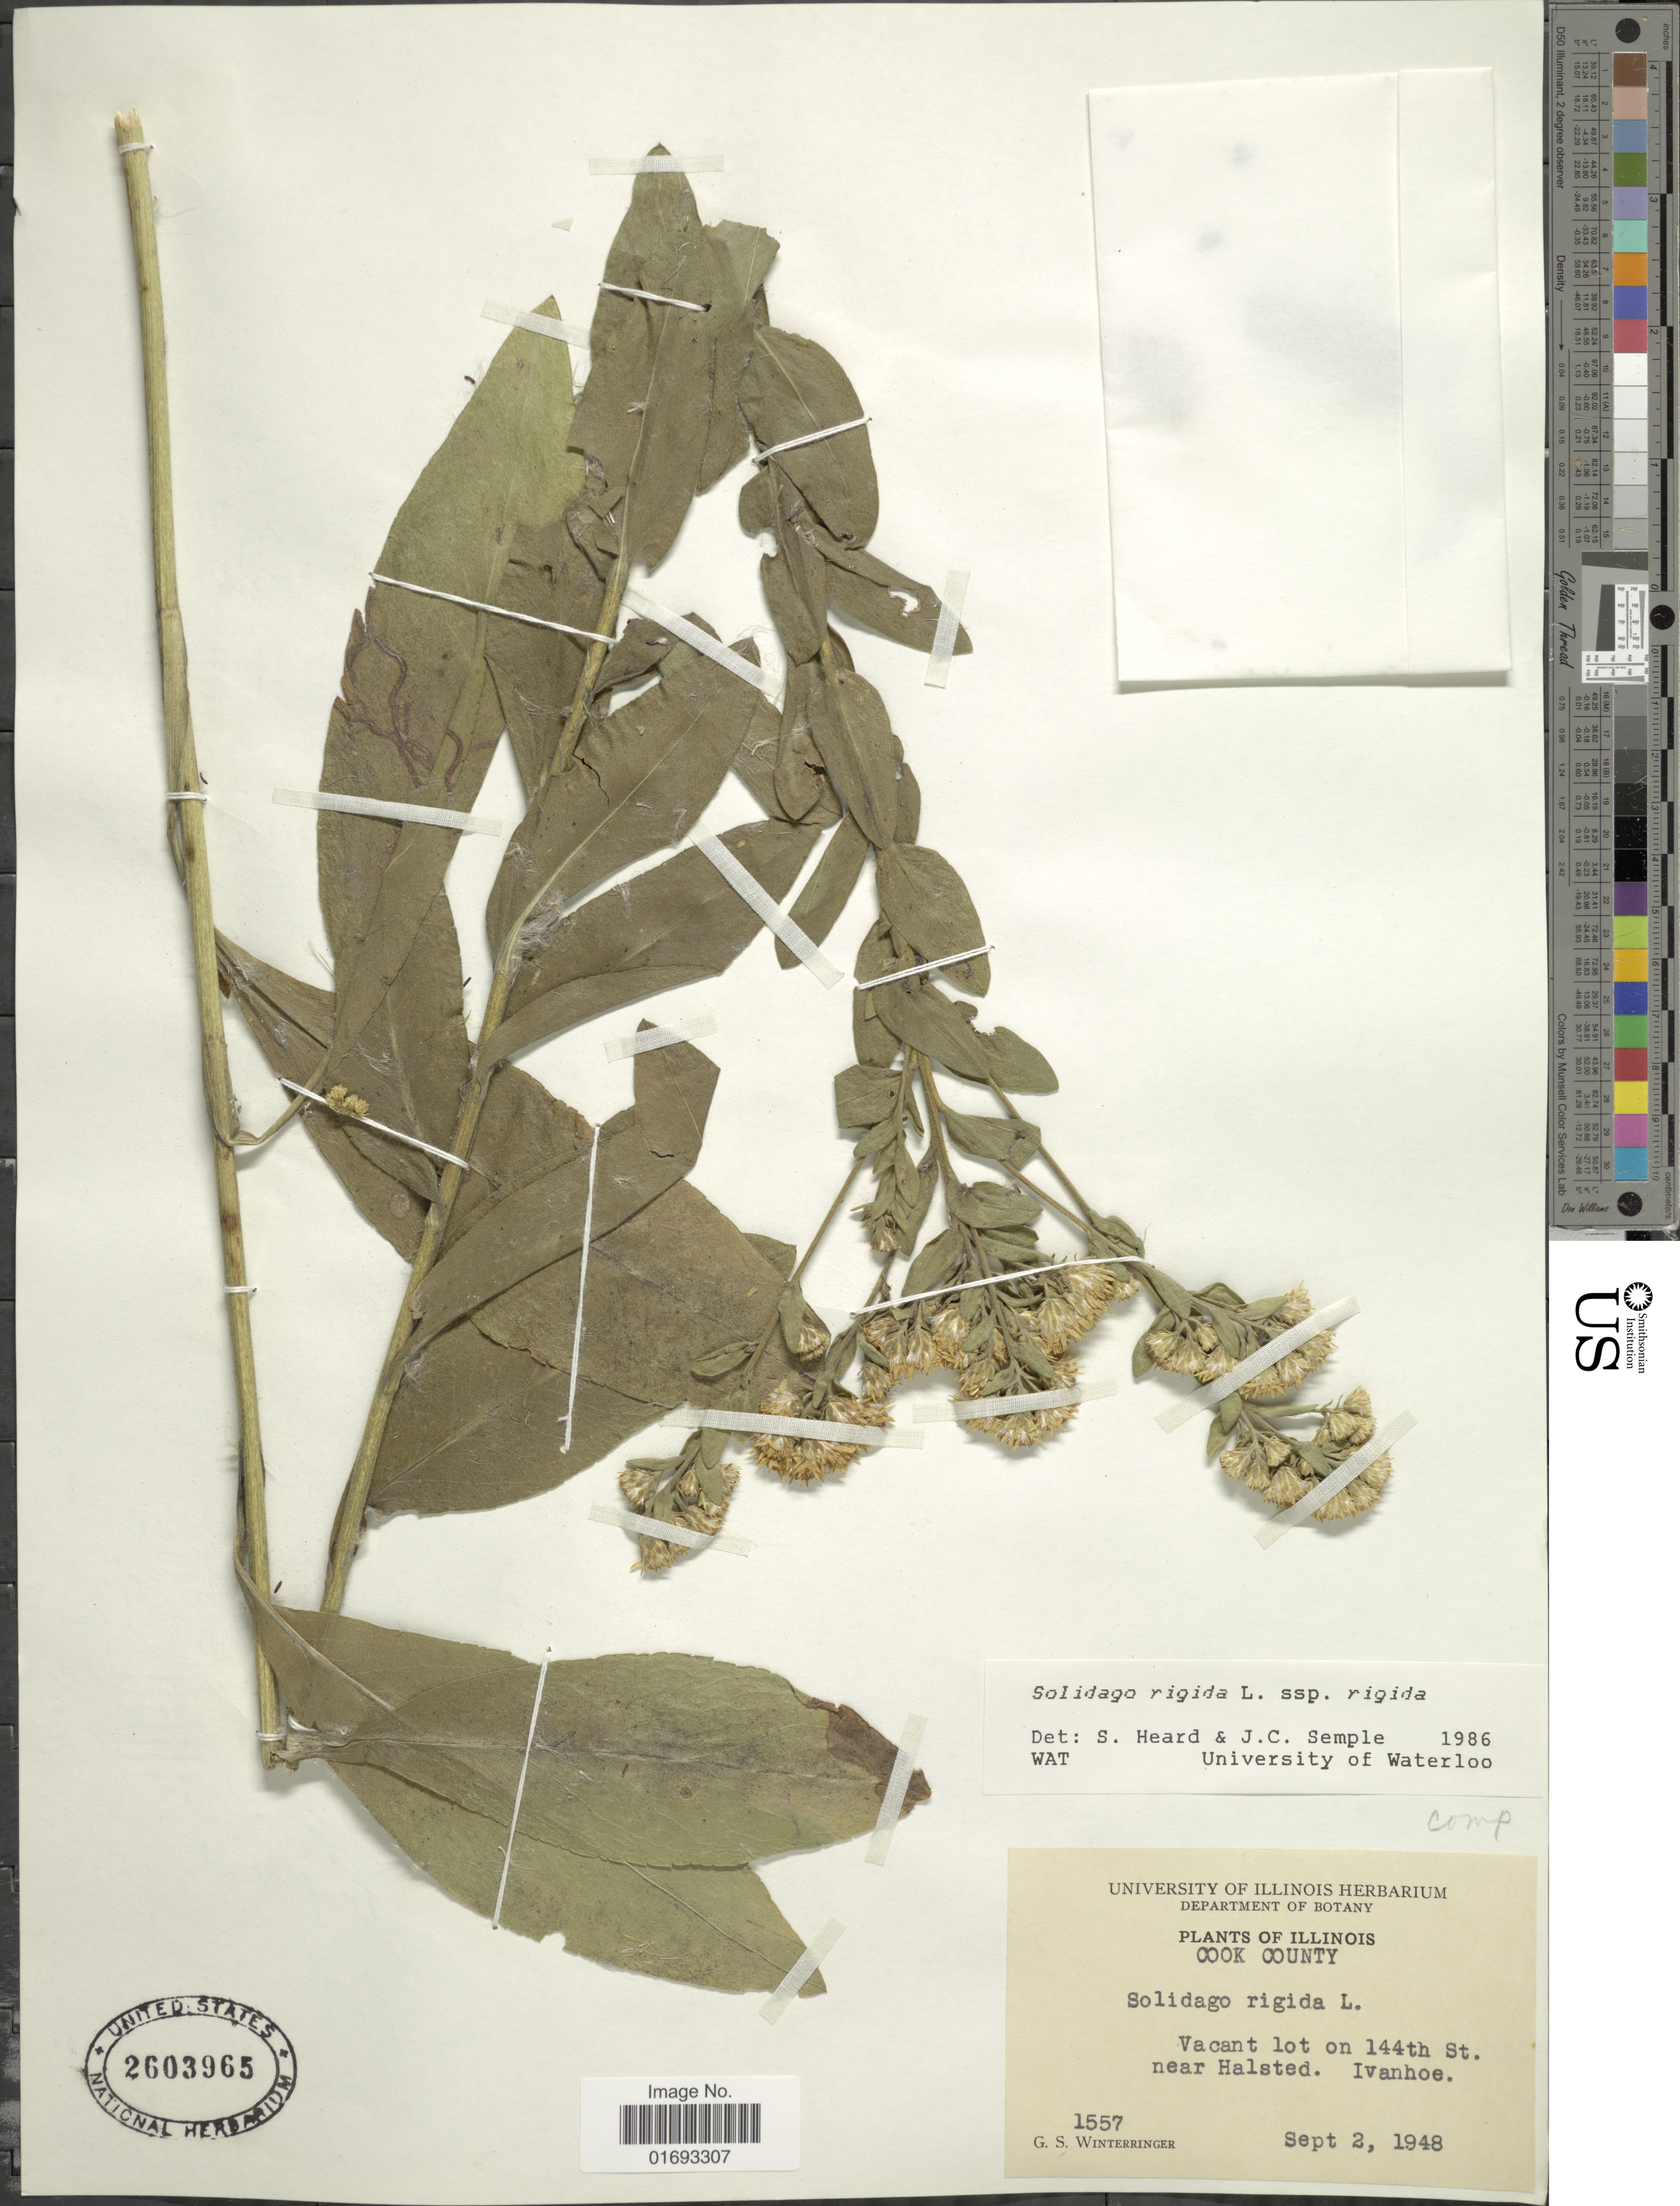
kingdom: Plantae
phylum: Tracheophyta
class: Magnoliopsida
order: Asterales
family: Asteraceae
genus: Oligoneuron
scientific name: Oligoneuron rigidum var. rigidum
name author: (L.) Small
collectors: G. Winterringer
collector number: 1557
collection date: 1948-09-02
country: United States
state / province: Illinois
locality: Cook County, Vacant lot on 144th St., near Halsted, Ivanhoe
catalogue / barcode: US 26039665